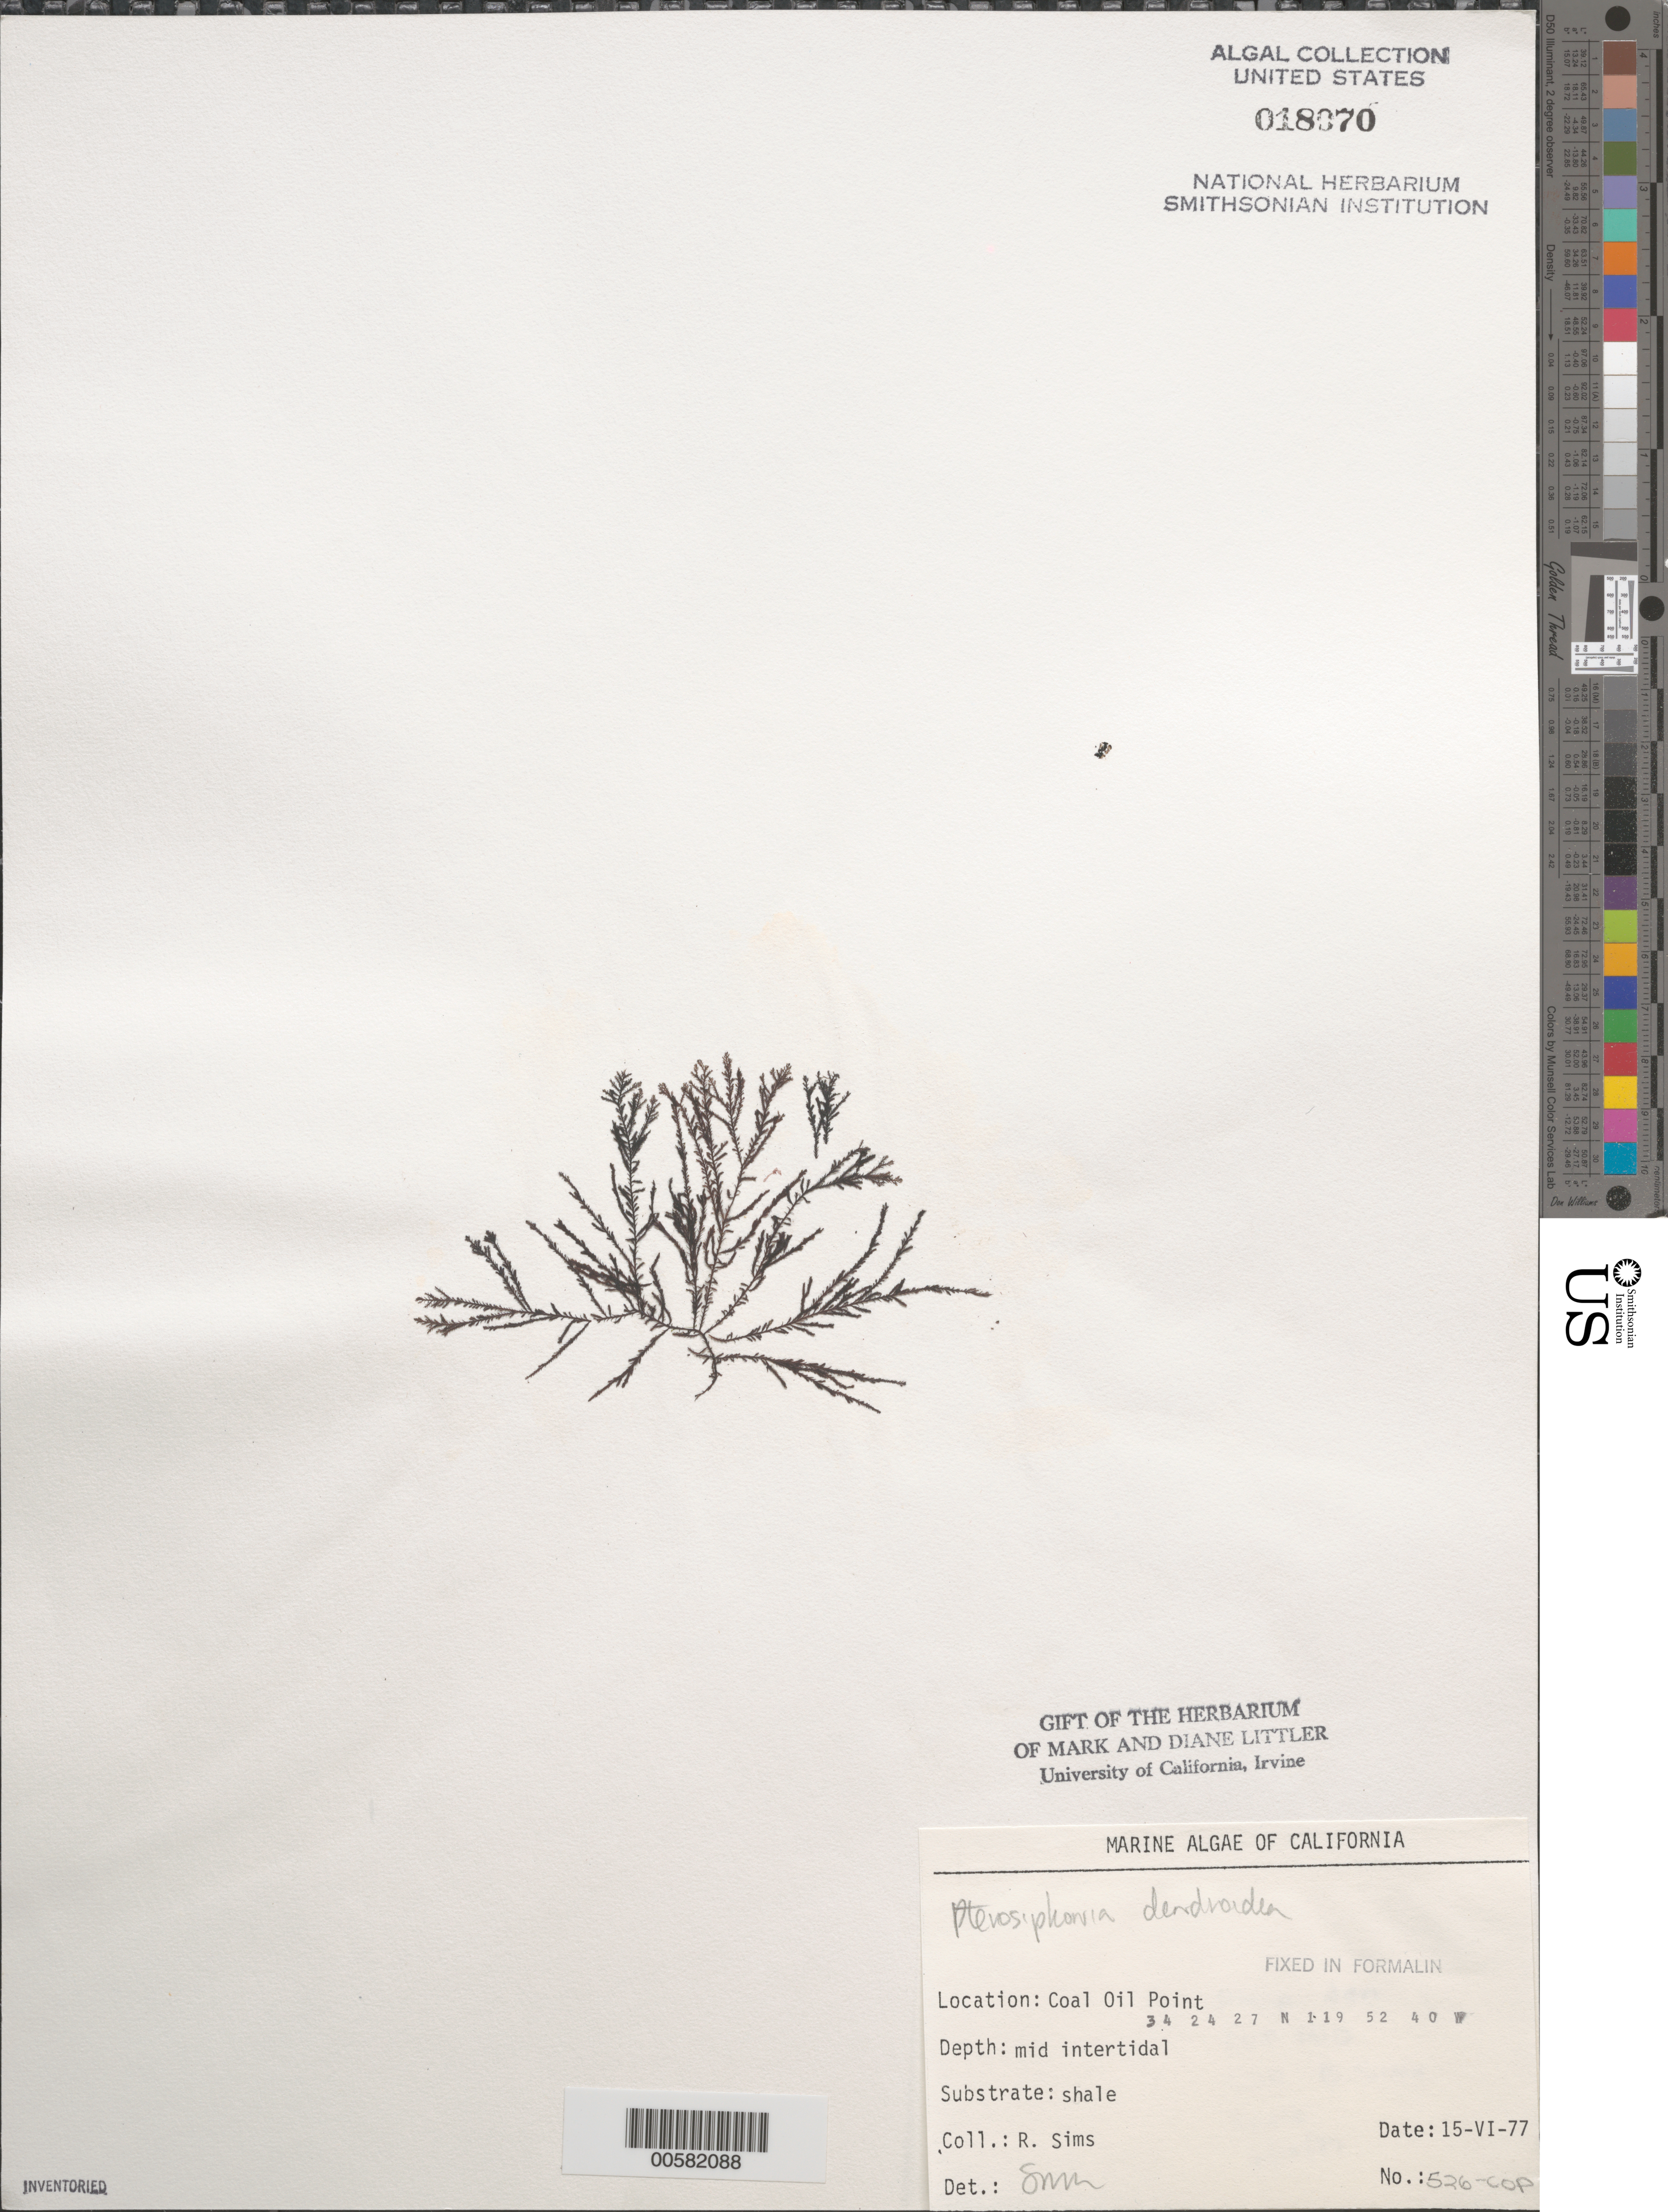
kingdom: Plantae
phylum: Rhodophyta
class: Florideophyceae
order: Ceramiales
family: Rhodomelaceae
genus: Symphyocladiella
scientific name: Symphyocladiella dendroidea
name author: (Montagne) Bustamante et al.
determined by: Algae name updating Project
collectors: R. H. Sims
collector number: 526-cop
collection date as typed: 15 Jun 1977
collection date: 1977-06-15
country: United States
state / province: California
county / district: Santa Barbara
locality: Coal Oil Point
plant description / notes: BLM-SOCALBIGHT Rocky Intertidal Survey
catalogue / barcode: US 18070